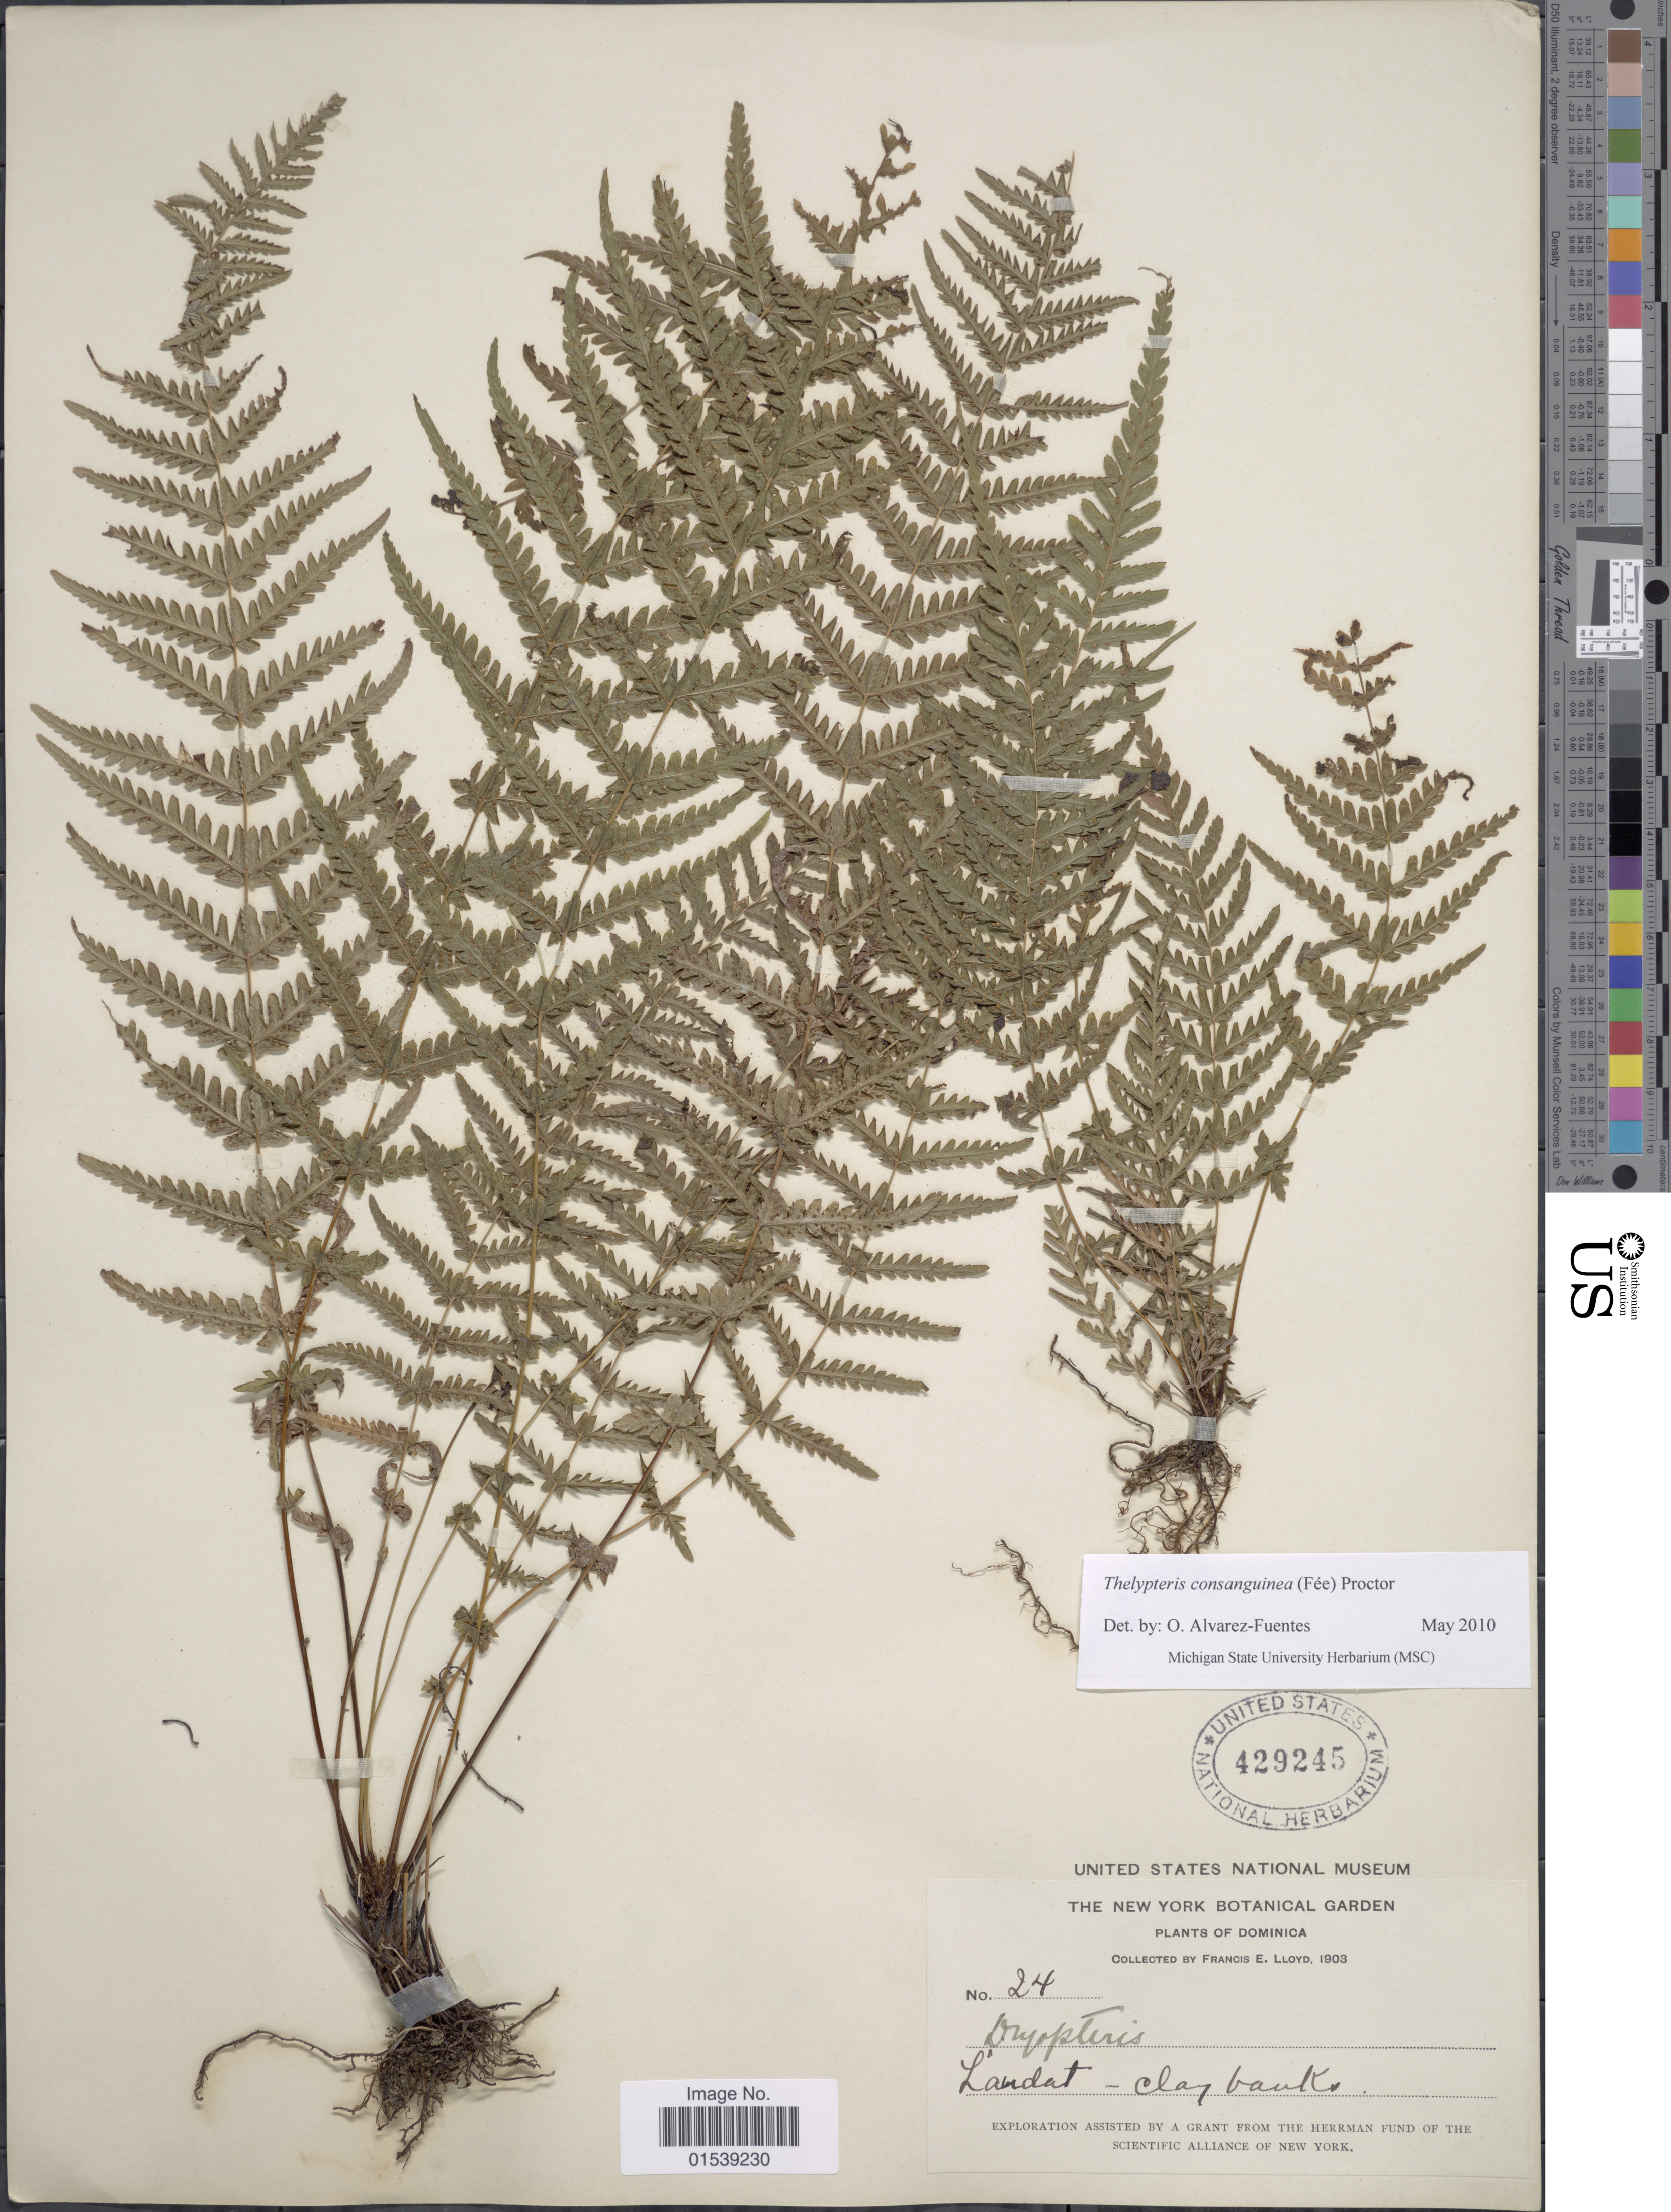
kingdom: Plantae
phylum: Tracheophyta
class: Polypodiopsida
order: Polypodiales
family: Thelypteridaceae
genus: Amauropelta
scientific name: Amauropelta consanguinea (Fée) comb. nov., ined. 2015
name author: (Fée)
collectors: Lloyd, C. E.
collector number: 24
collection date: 1903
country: Dominica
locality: Laudat- clay banks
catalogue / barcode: US 429245